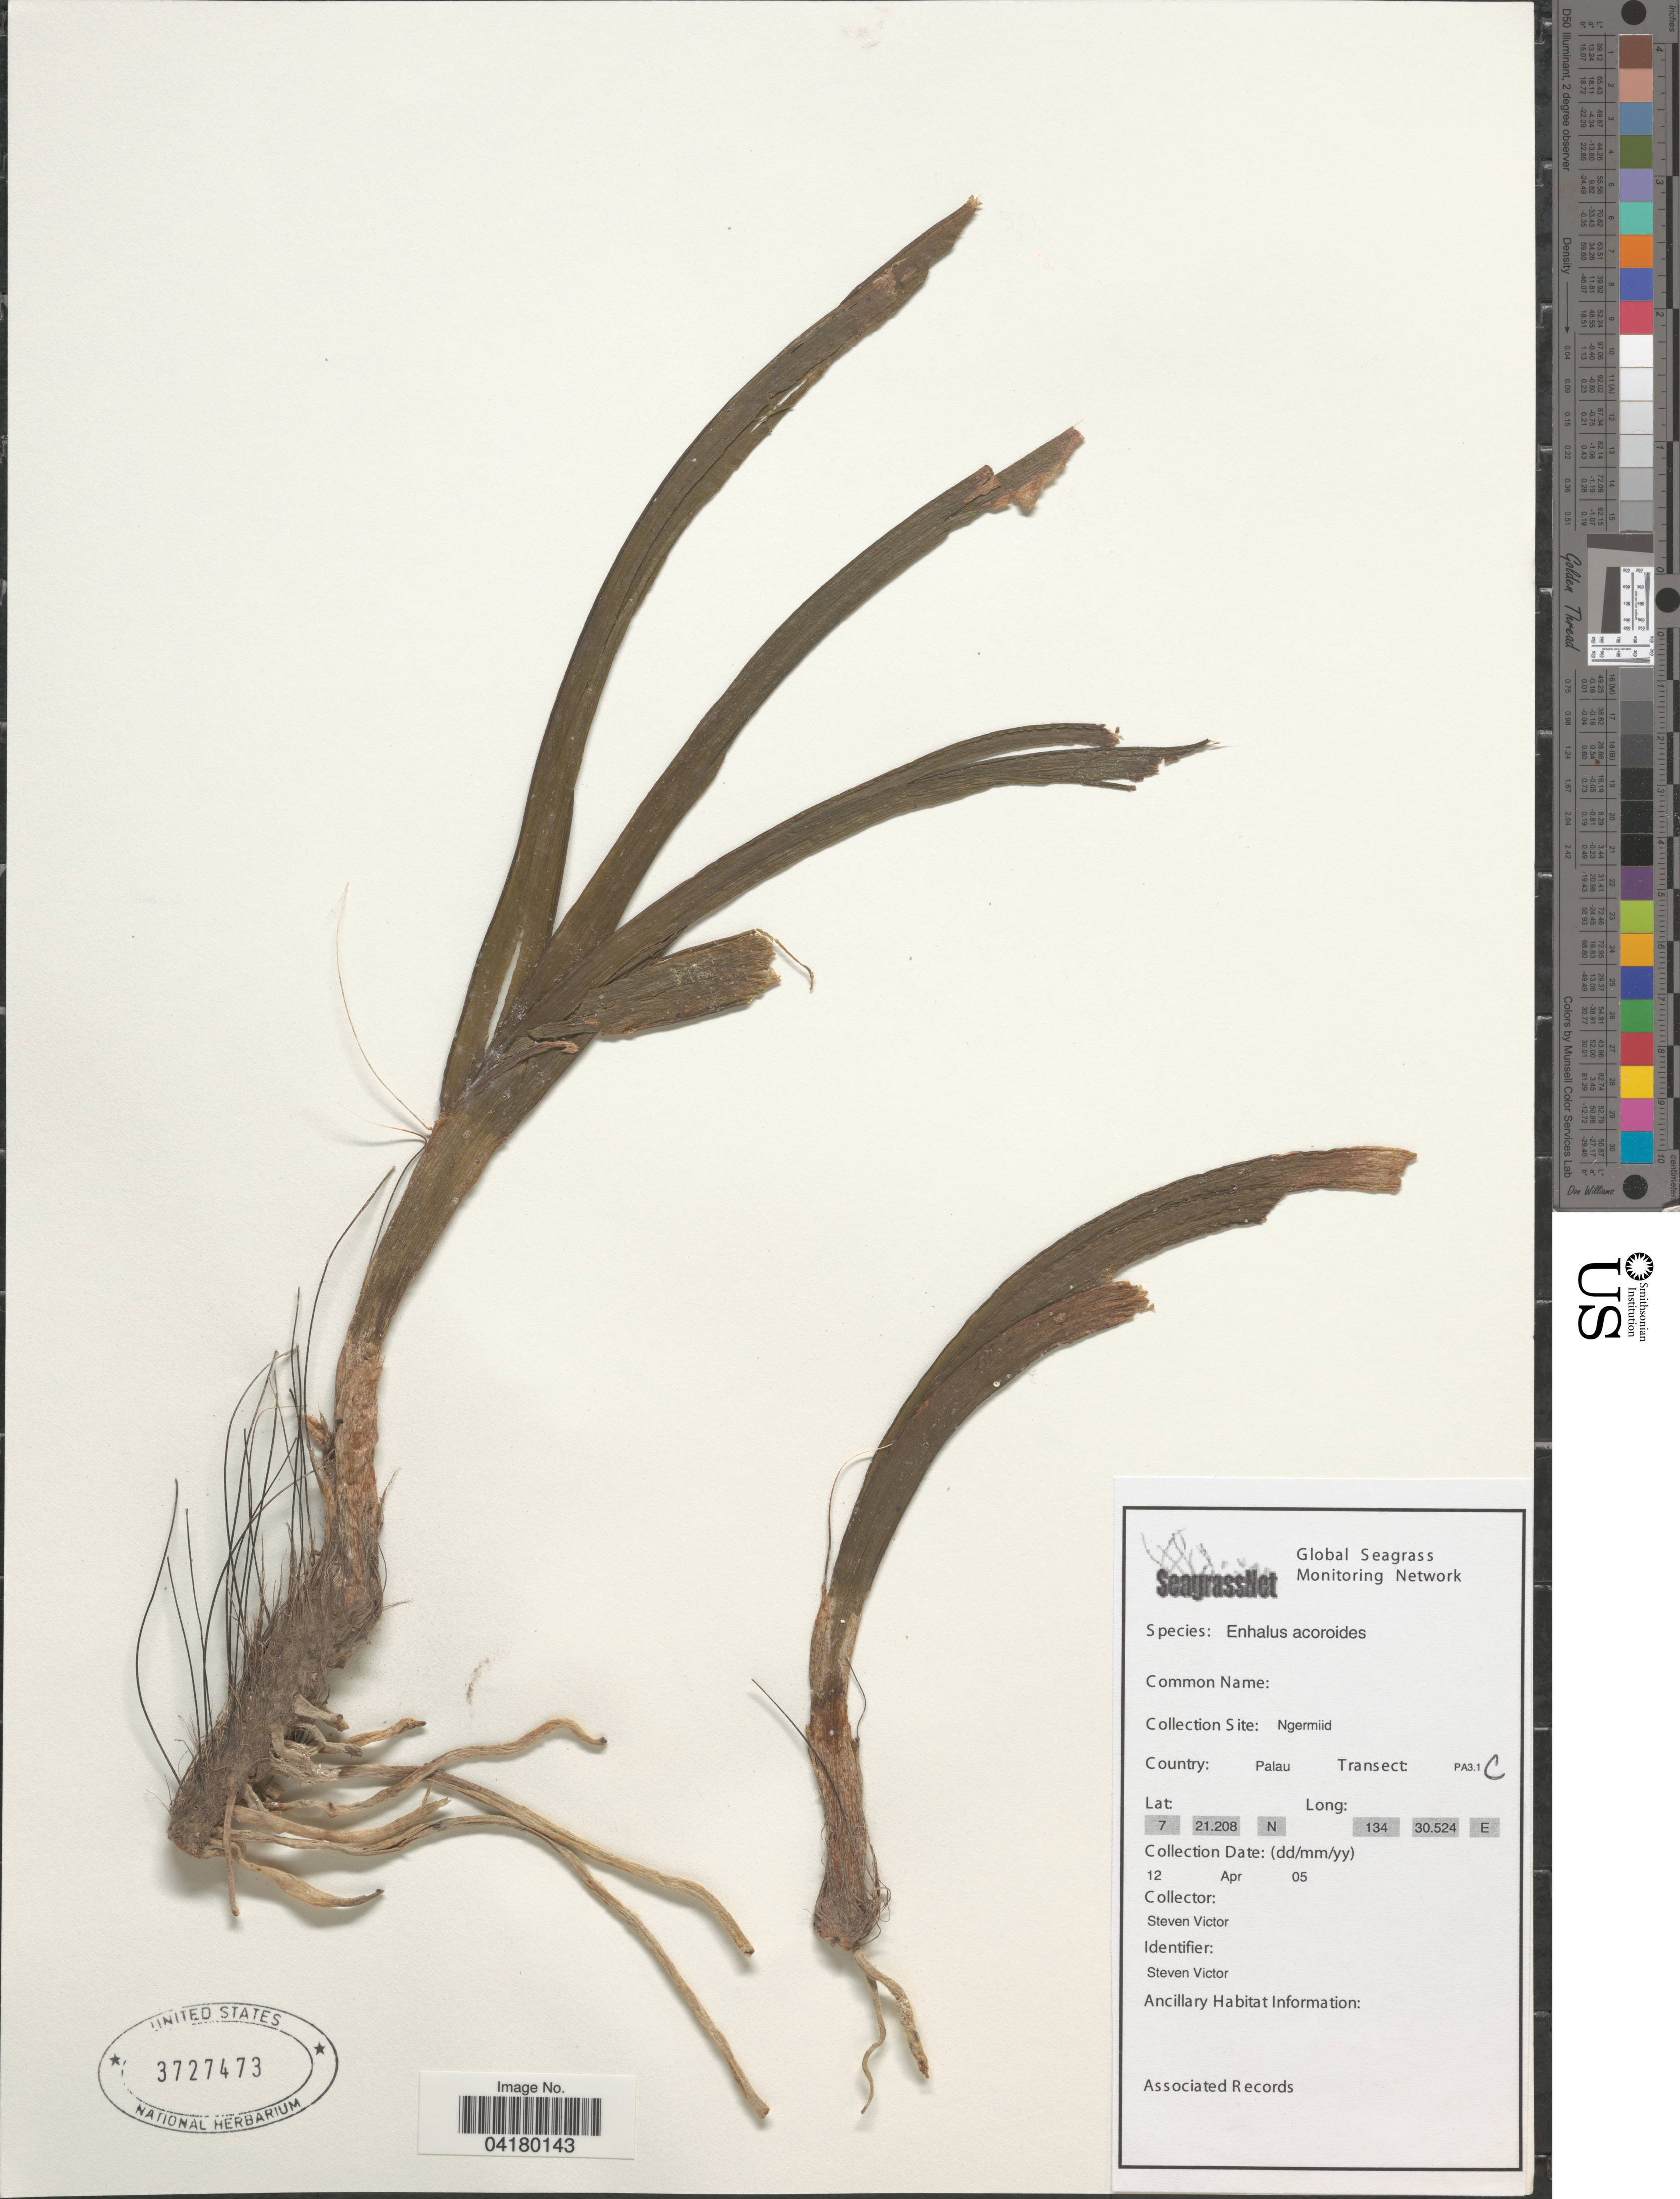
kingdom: Plantae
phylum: Tracheophyta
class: Liliopsida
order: Alismatales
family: Hydrocharitaceae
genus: Enhalus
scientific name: Enhalus acoroides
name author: (L. f.) Royle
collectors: S. Victor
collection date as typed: Transcribed d/m/y: 12/4/5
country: Palau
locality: Collection Site: Ngermiid. Country: Palau. Transect: PA3.1C.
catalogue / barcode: US 3727473